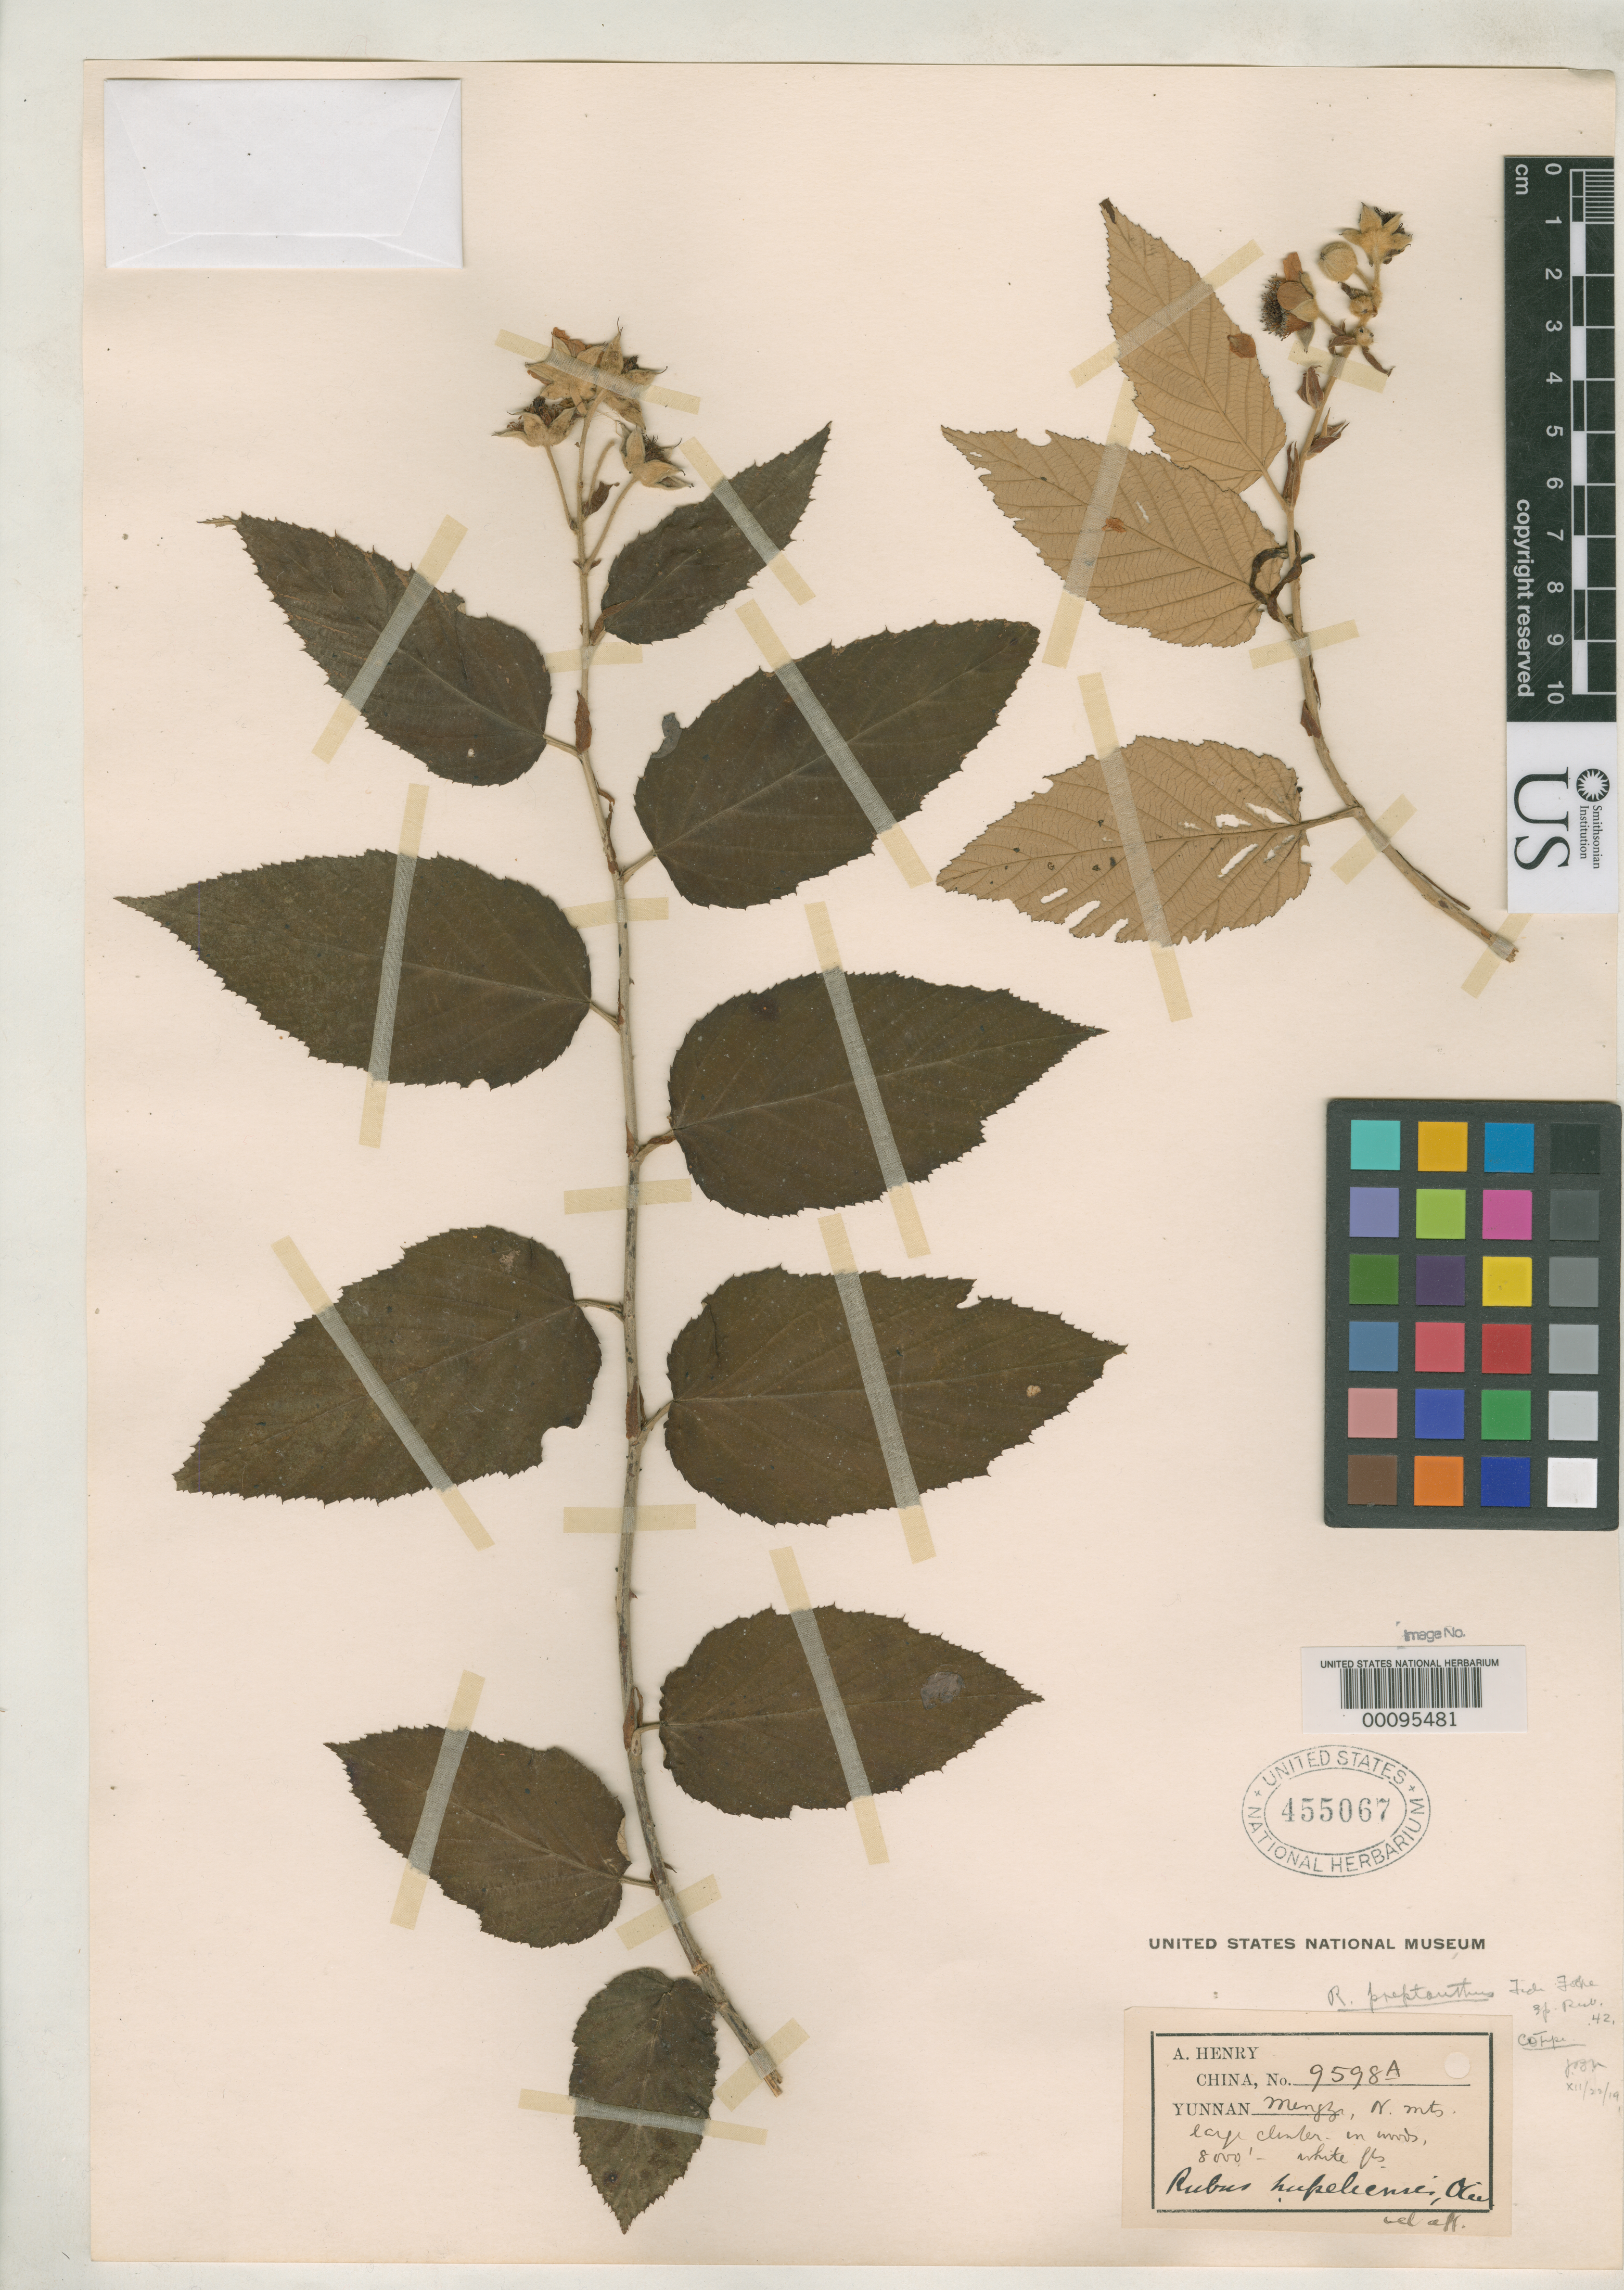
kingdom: Plantae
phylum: Tracheophyta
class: Magnoliopsida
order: Rosales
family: Rosaceae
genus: Rubus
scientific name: Rubus preptanthus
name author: Focke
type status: Isotype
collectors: A. Henry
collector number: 9598 A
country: China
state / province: Yunnan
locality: Meng-tsze, N mountains.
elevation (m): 2438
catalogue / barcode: US 455067